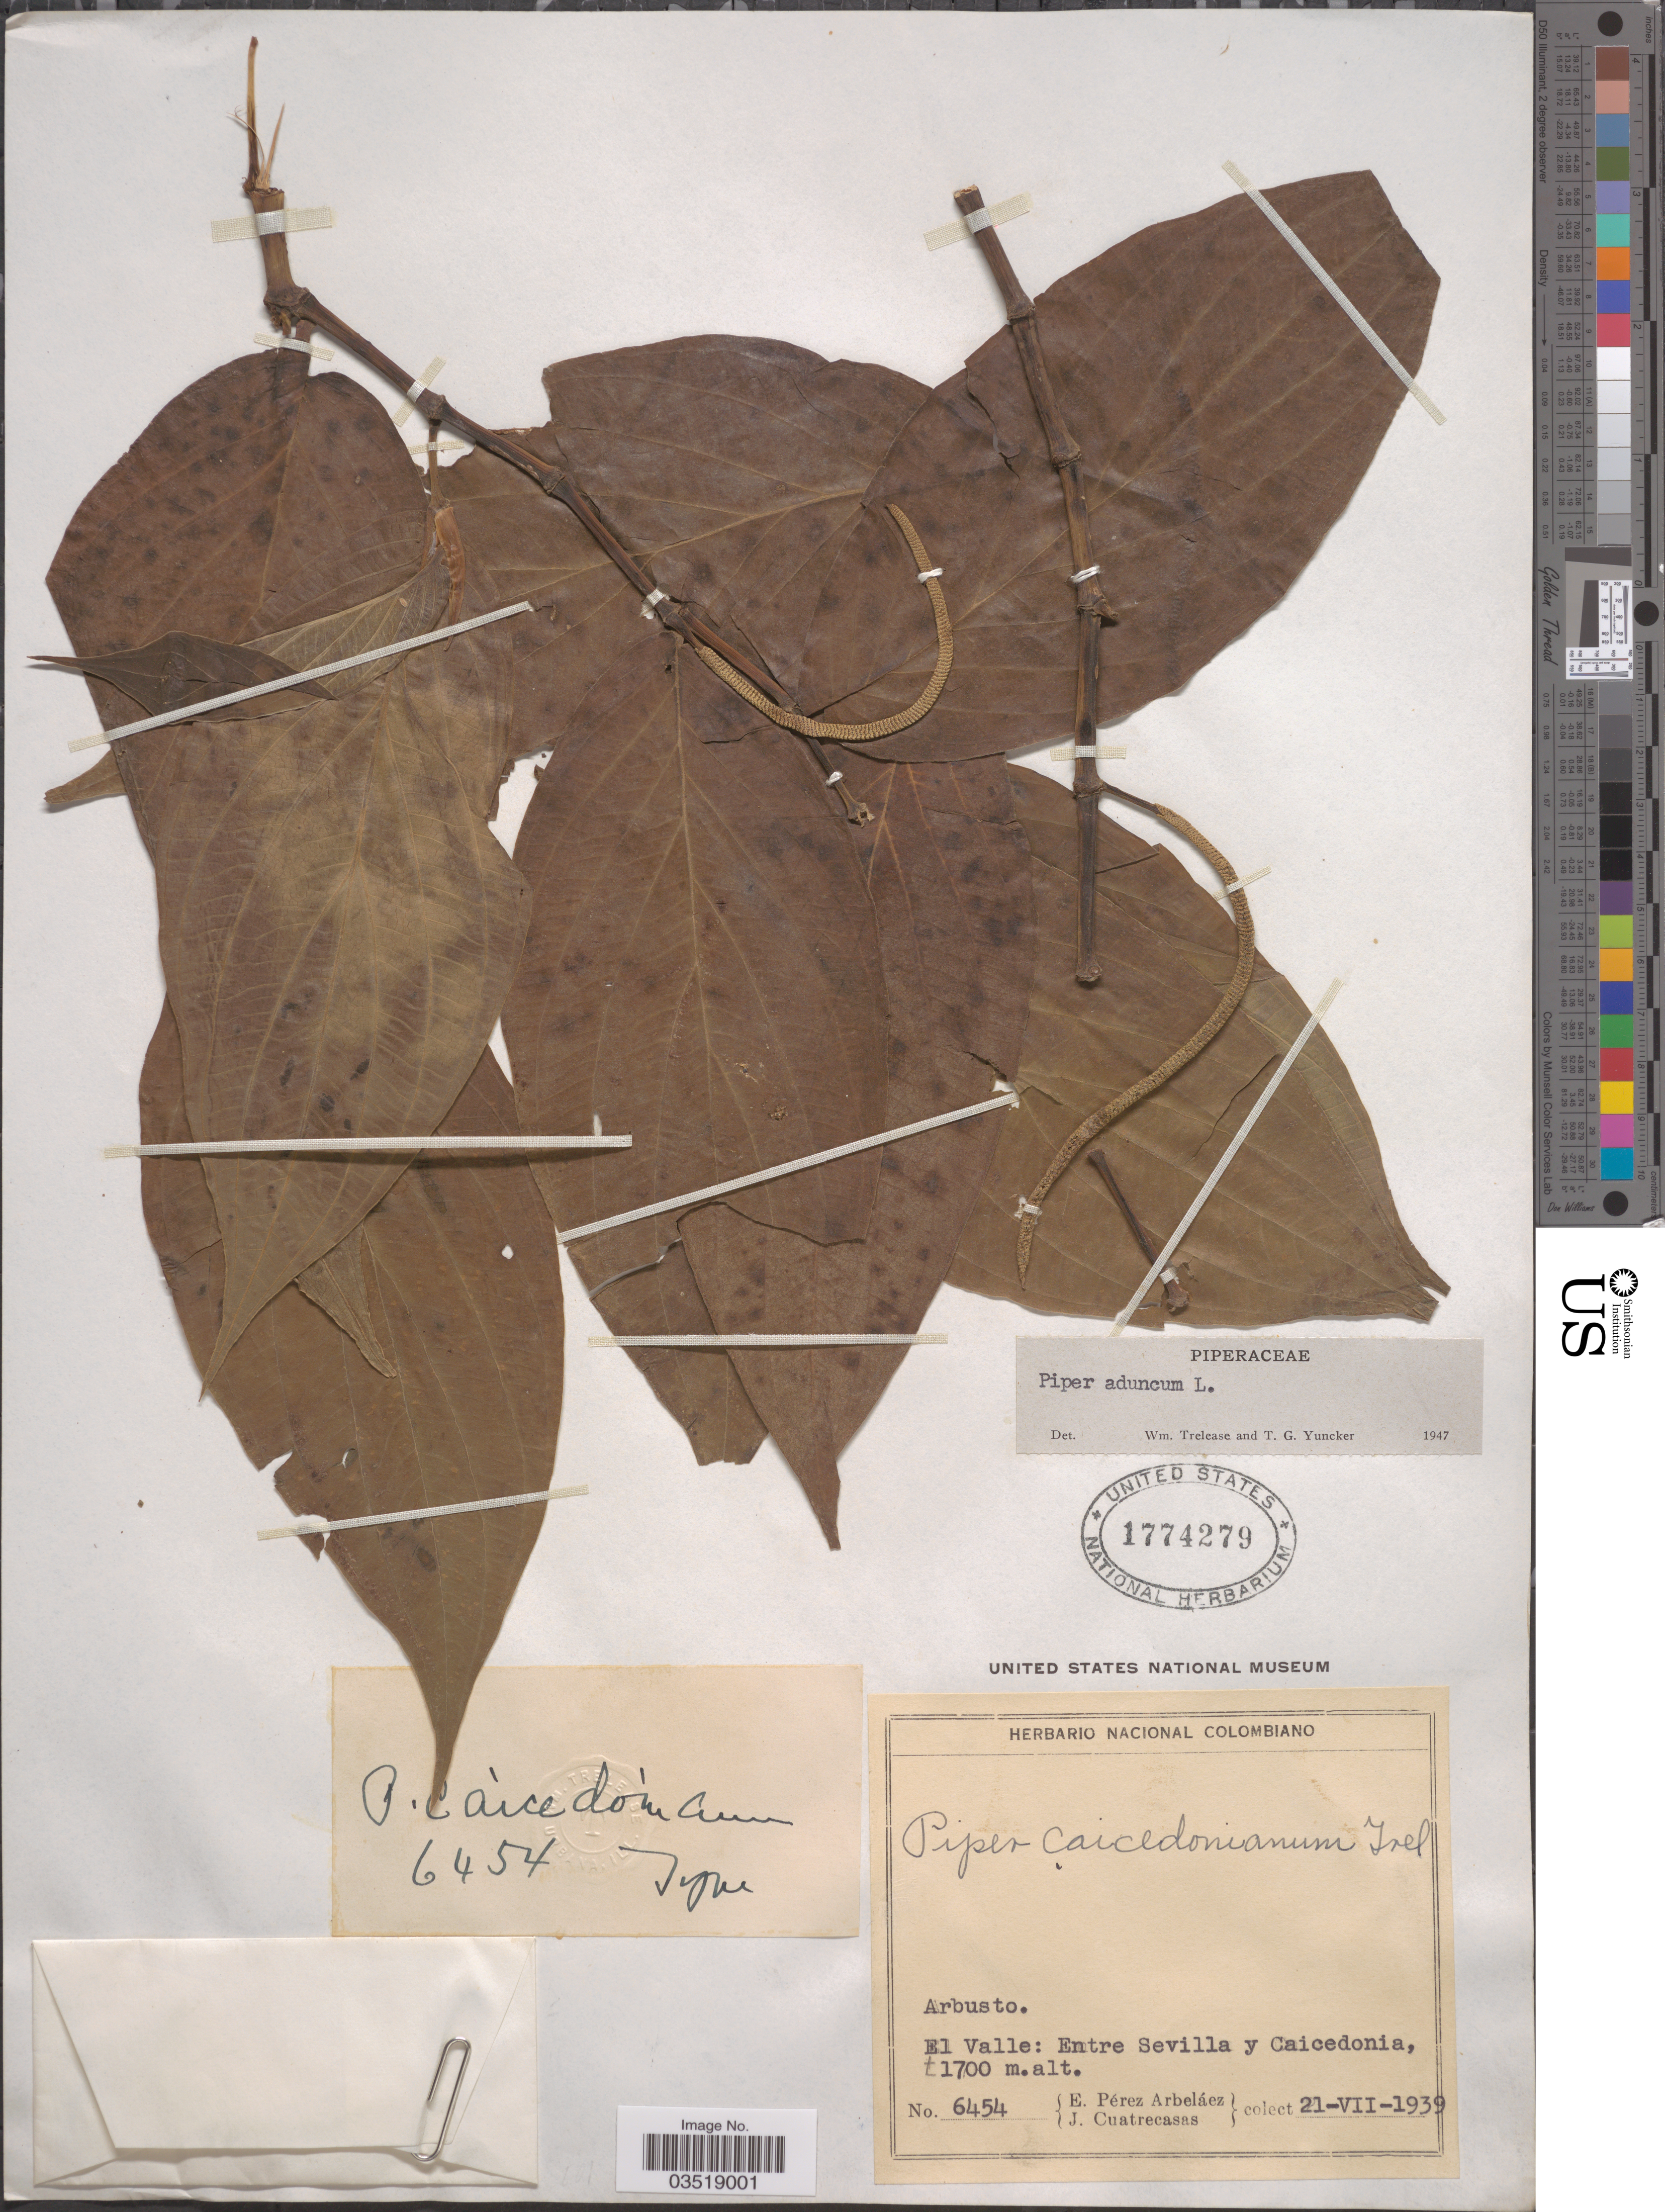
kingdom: Plantae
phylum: Tracheophyta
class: Magnoliopsida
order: Piperales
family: Piperaceae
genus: Piper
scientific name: Piper aduncum var. aduncum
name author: L.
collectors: E. Pérez Arbeláez & J. Cuatrecasas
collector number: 6454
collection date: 1939-07-21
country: Colombia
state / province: Valle del Cauca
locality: El Valle: Entre Sevilla y Caicedonia.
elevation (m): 1700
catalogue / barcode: US 1774279